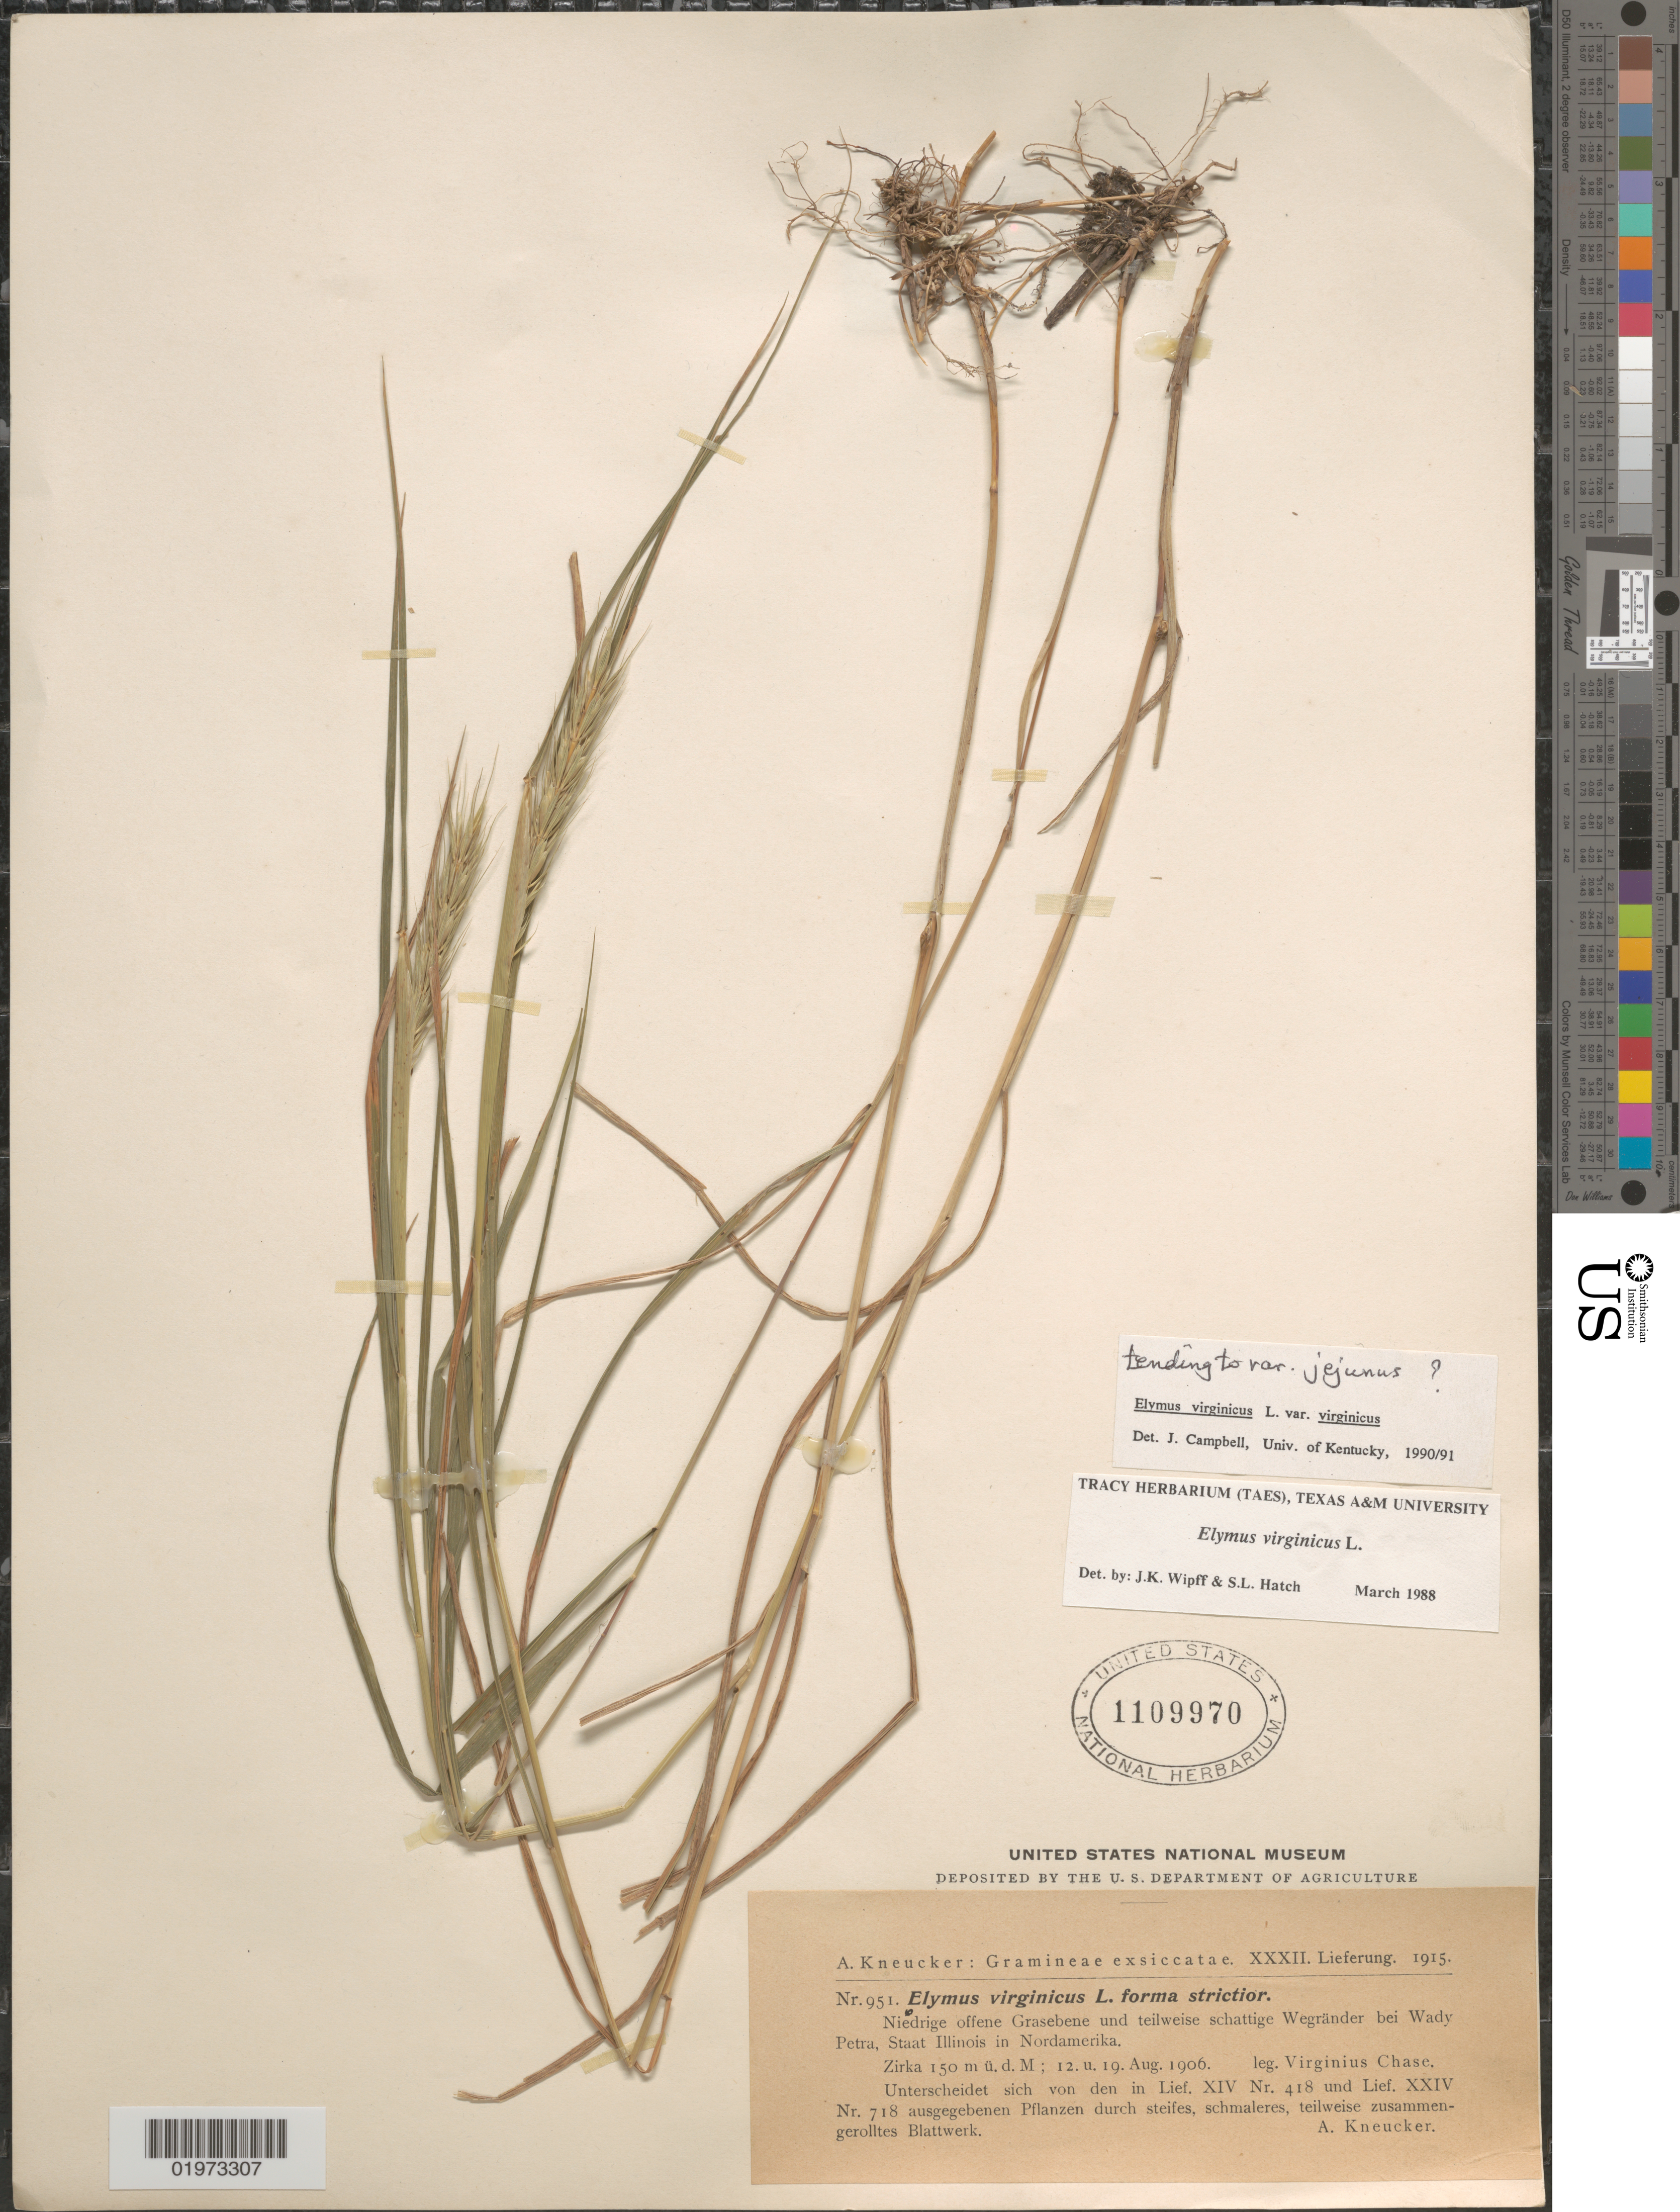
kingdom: Plantae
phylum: Tracheophyta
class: Liliopsida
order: Poales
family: Poaceae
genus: Elymus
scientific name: Elymus virginicus var. virginicus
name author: L.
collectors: V. H. Chase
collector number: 951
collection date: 1906-08-12/1906-08-19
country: United States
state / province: Illinois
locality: Niedrige offene Grasebene und teilweise schattige Wegränder bei Wady Petra.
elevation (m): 150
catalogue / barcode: US 1109970